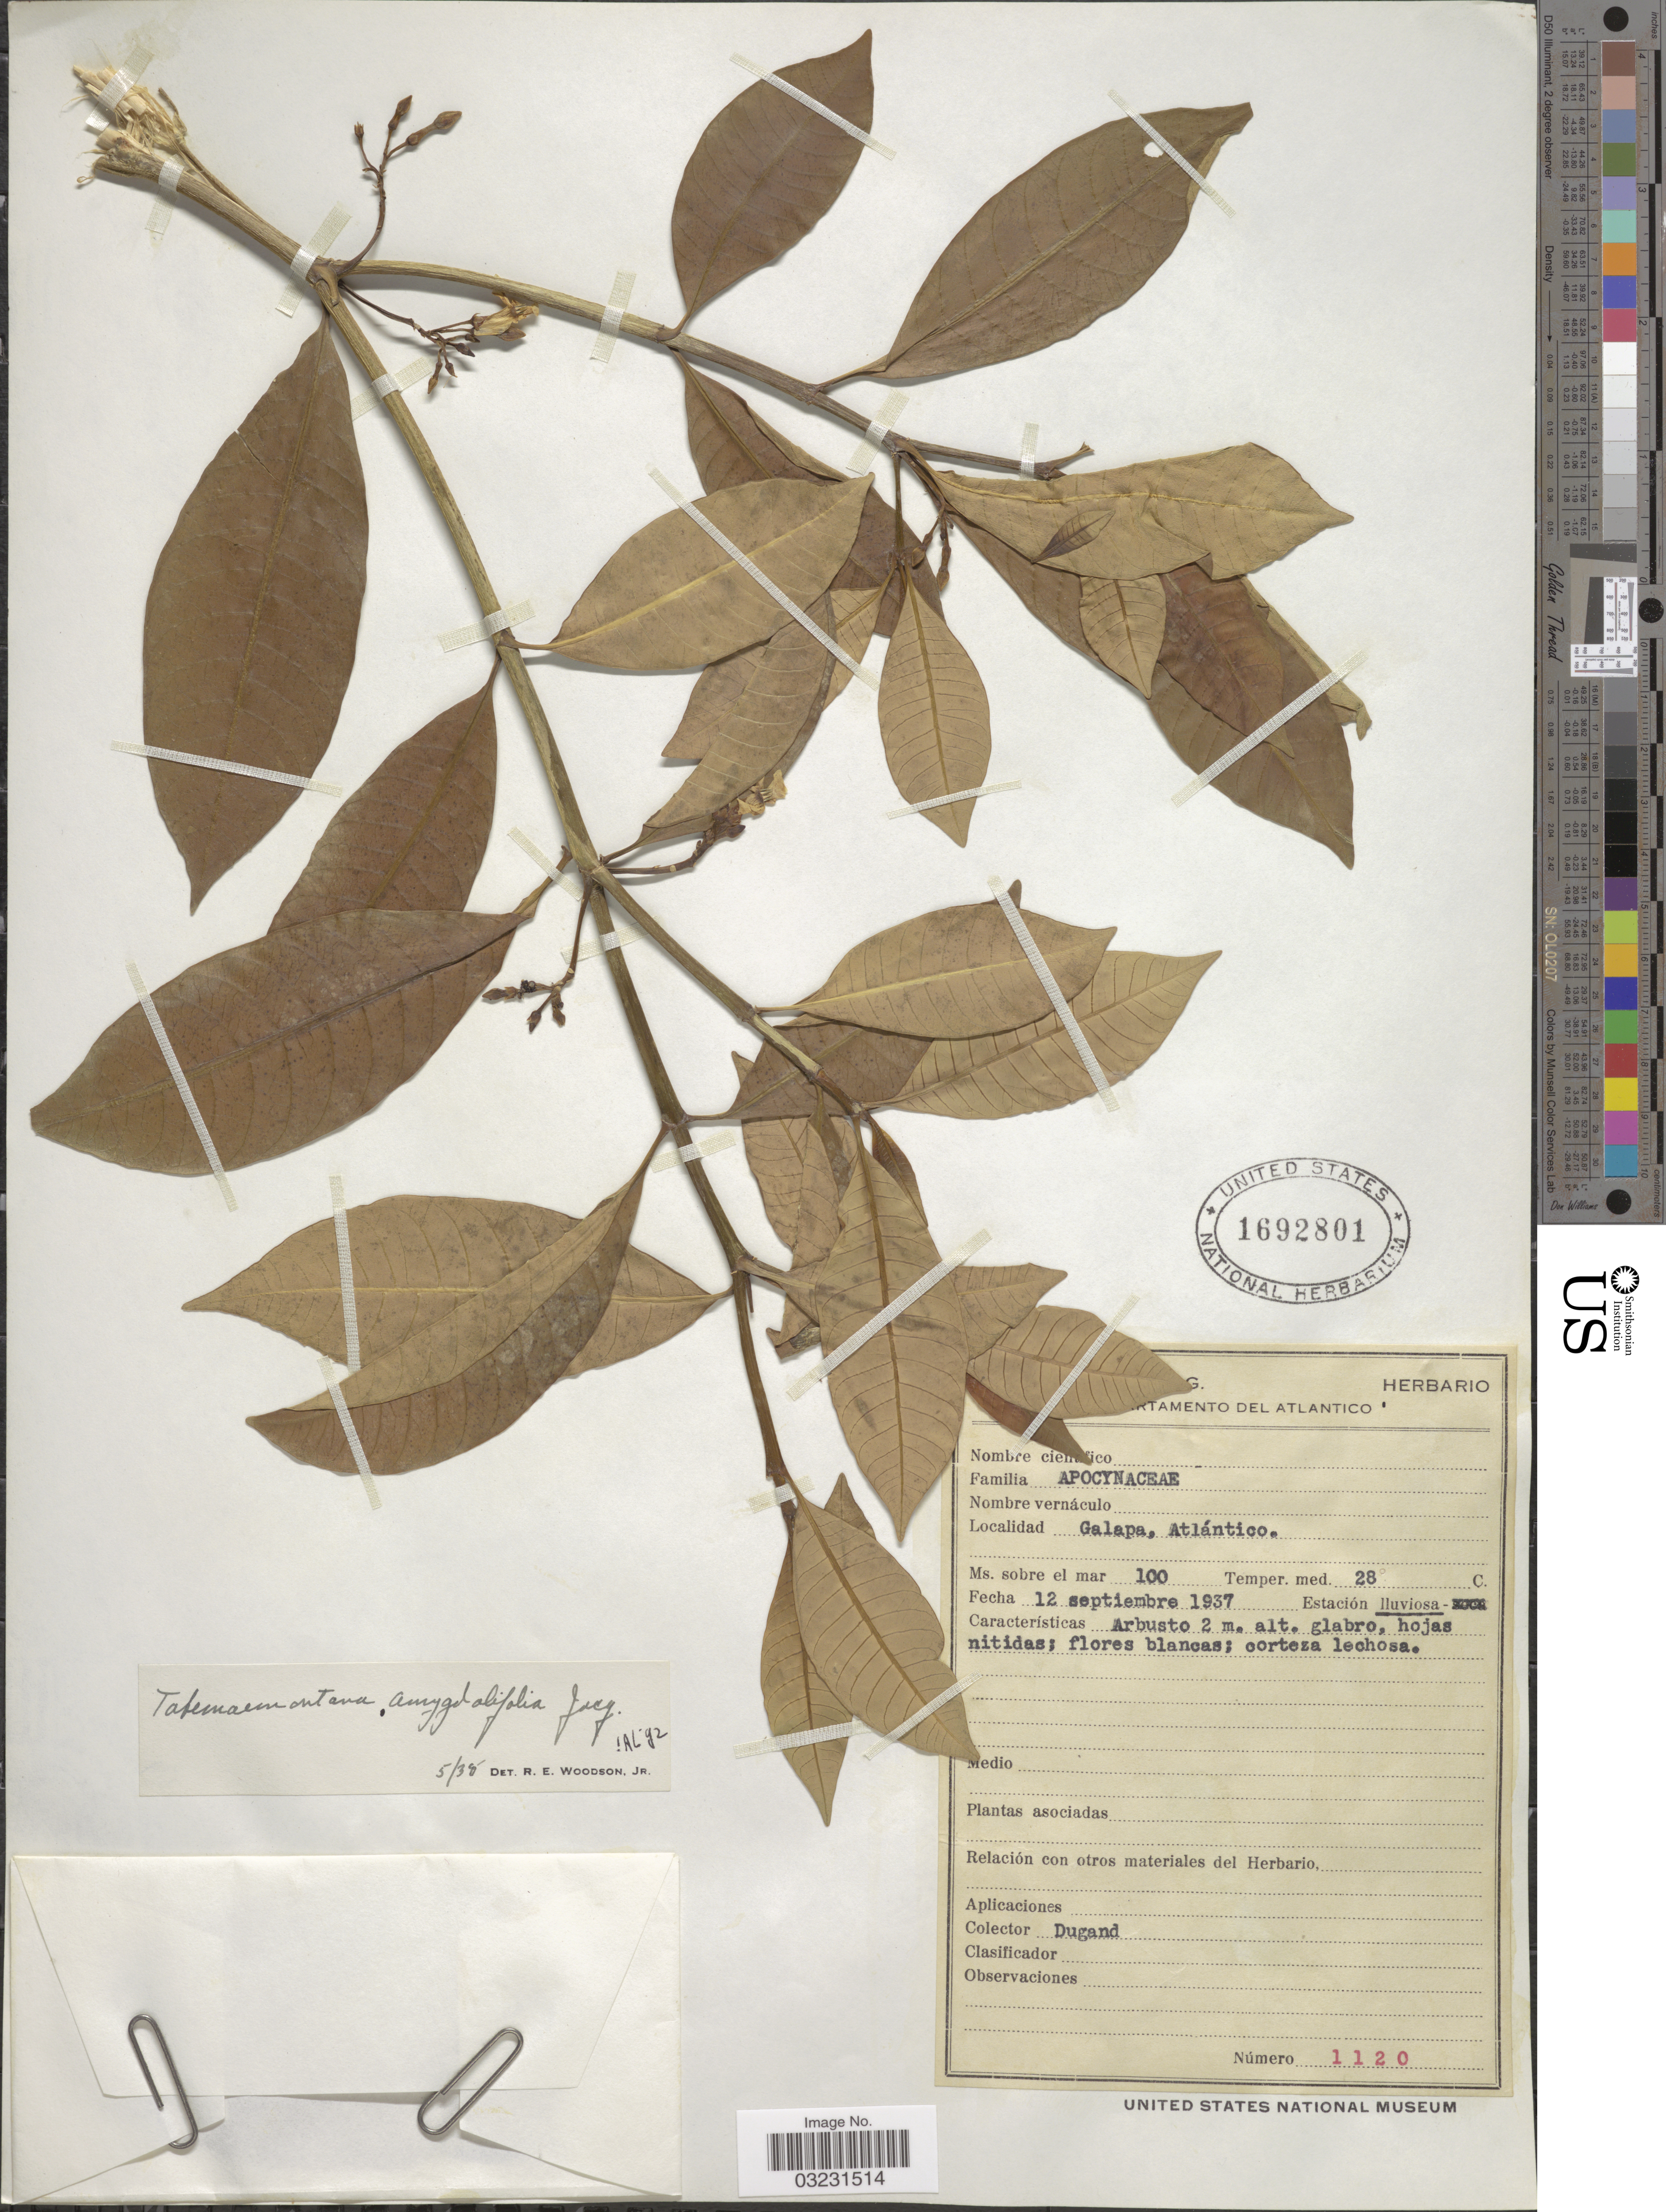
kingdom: Plantae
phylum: Tracheophyta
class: Magnoliopsida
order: Gentianales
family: Apocynaceae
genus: Tabernaemontana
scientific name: Tabernaemontana amygdalifolia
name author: Jacq.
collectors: Dugand, --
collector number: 1120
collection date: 1937-09-12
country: Colombia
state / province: Atlántico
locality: Galapa.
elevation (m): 100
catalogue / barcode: US 1692801